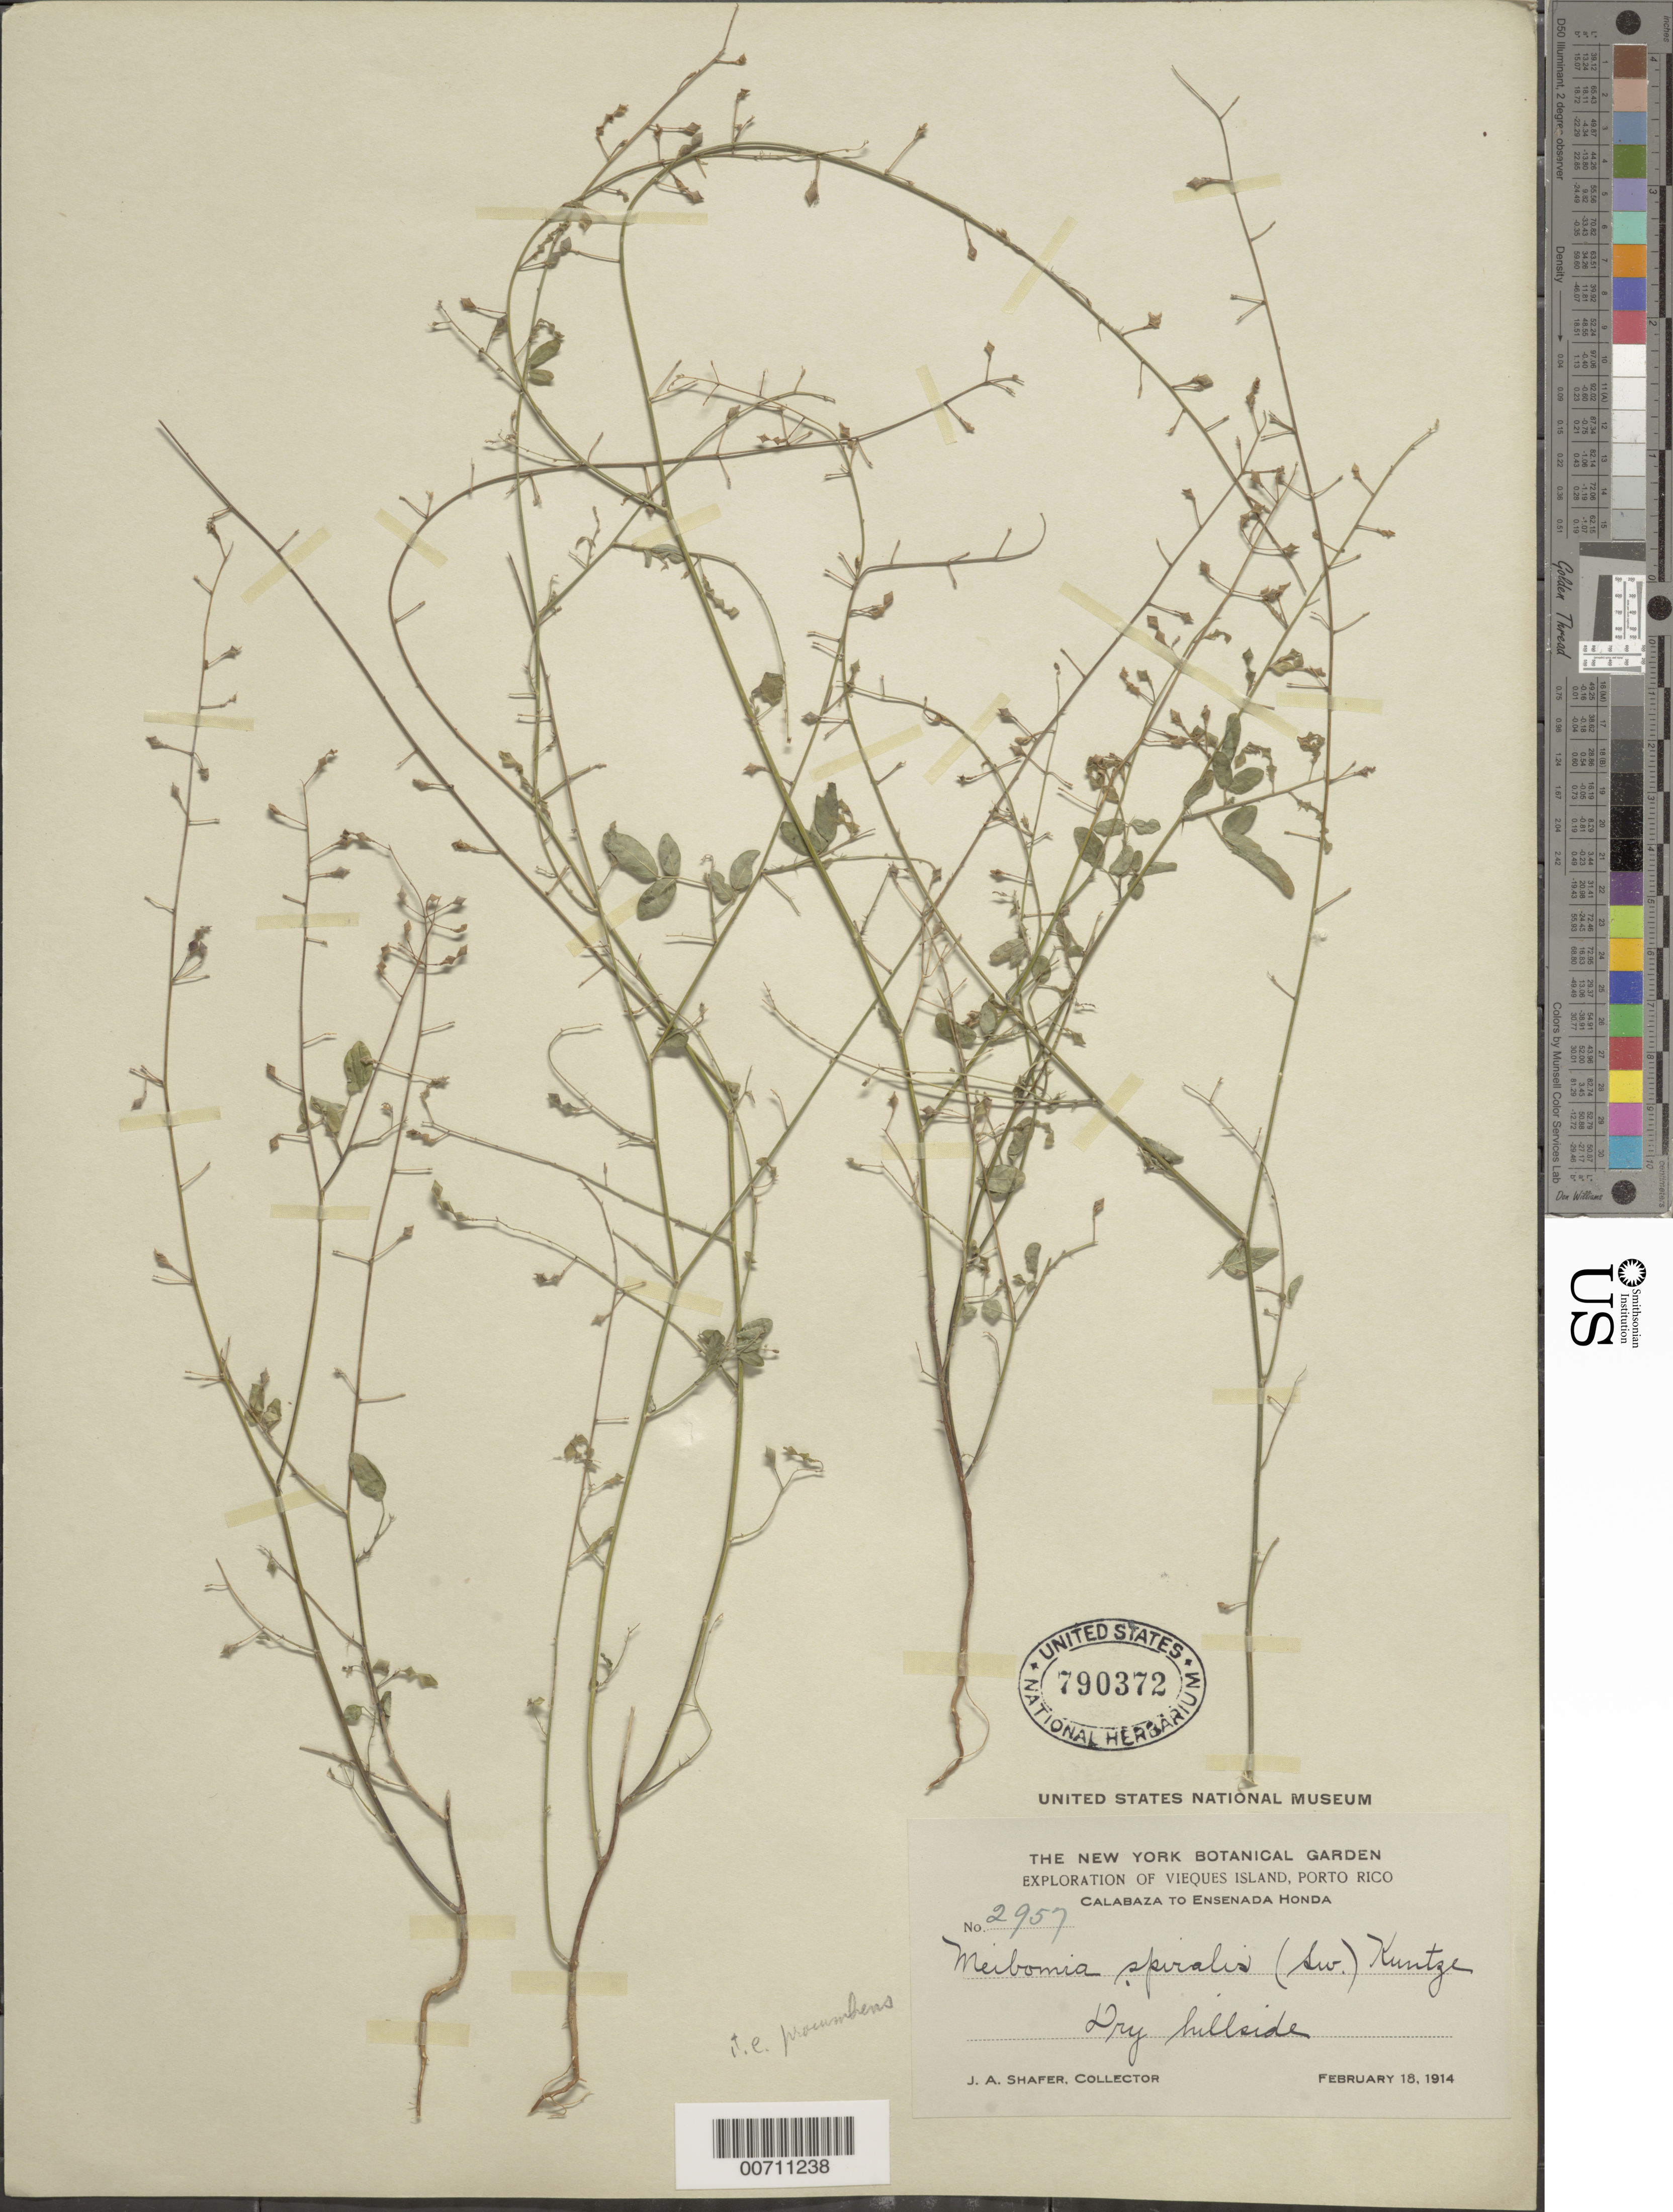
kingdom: Plantae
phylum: Tracheophyta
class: Magnoliopsida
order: Fabales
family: Fabaceae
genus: Desmodium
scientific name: Desmodium procumbens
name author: (Mill.) Hitchc.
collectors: J. A. Shafer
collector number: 2957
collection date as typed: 18 Feb 1914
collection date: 1914-02-18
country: Puerto Rico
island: Vieques Island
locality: Calabaza to Ensenada Honda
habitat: Dry hillside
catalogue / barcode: US 790372